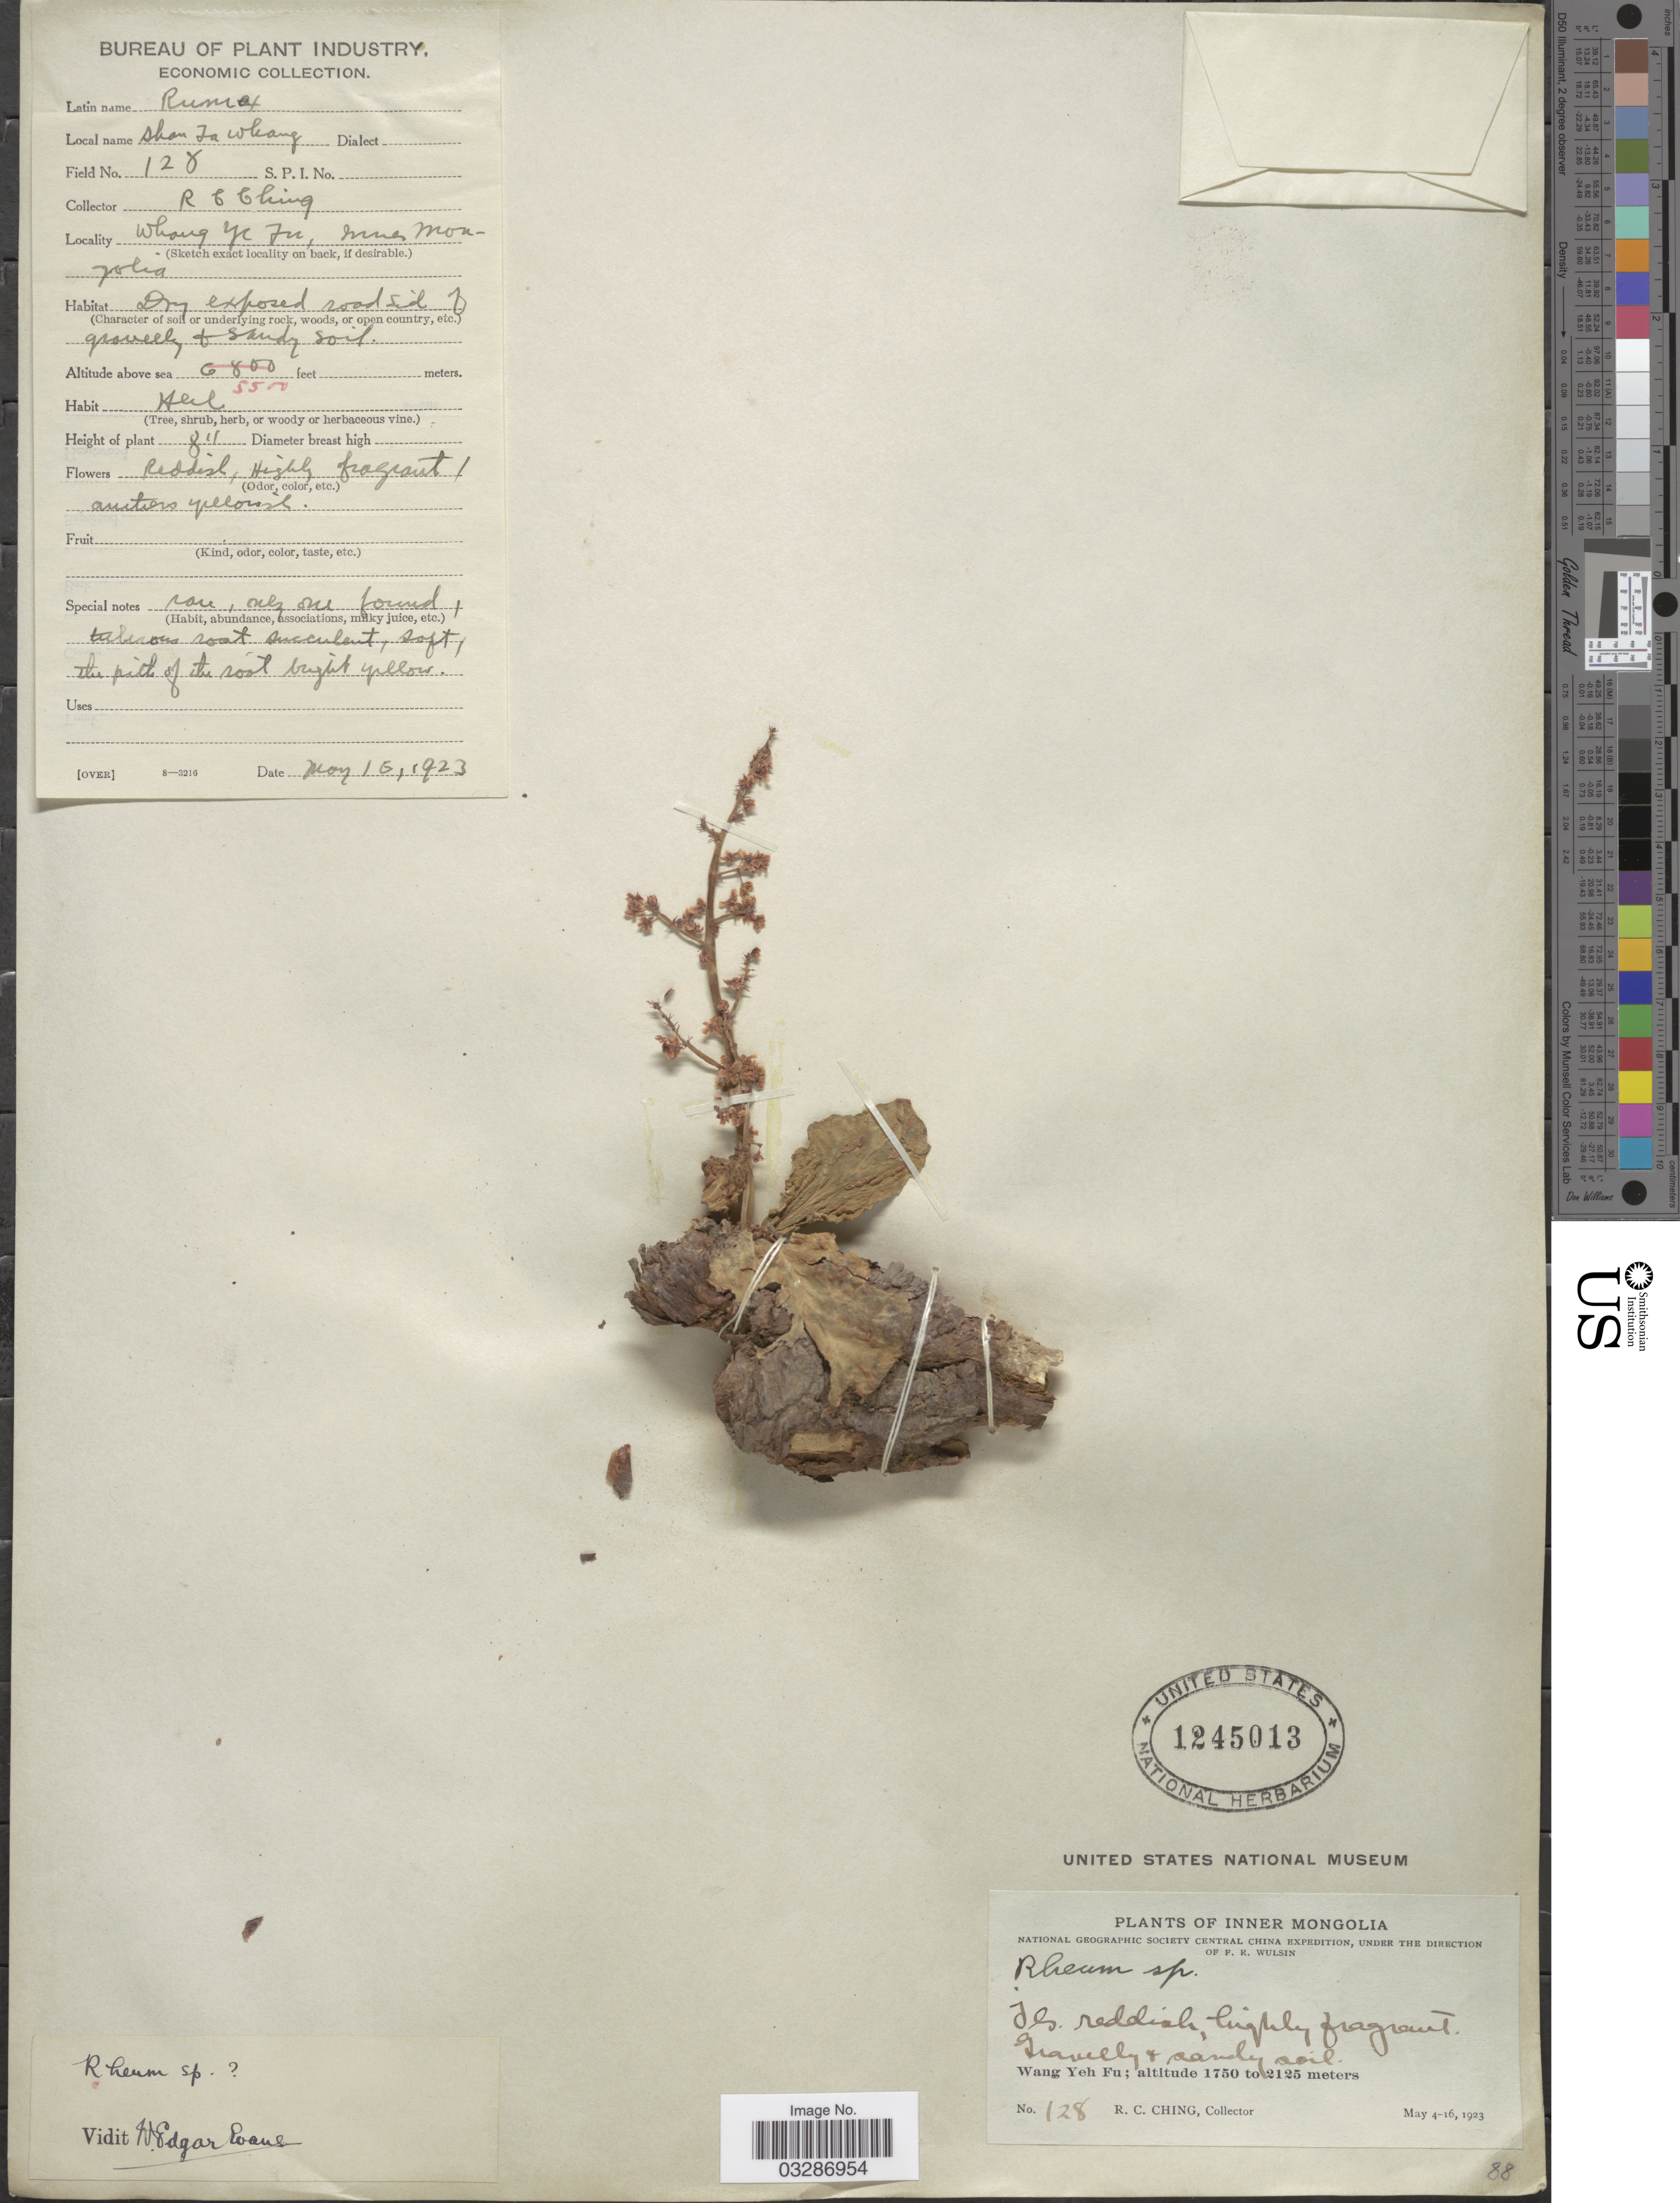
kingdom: Plantae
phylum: Tracheophyta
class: Magnoliopsida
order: Caryophyllales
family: Polygonaceae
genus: Rheum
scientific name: Rheum sp.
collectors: R. C. Ching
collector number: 128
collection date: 1923-05-15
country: China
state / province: Nei Monggol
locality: Inner Mongolia. Wang Yeh Fu.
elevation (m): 1676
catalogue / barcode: US 1245013